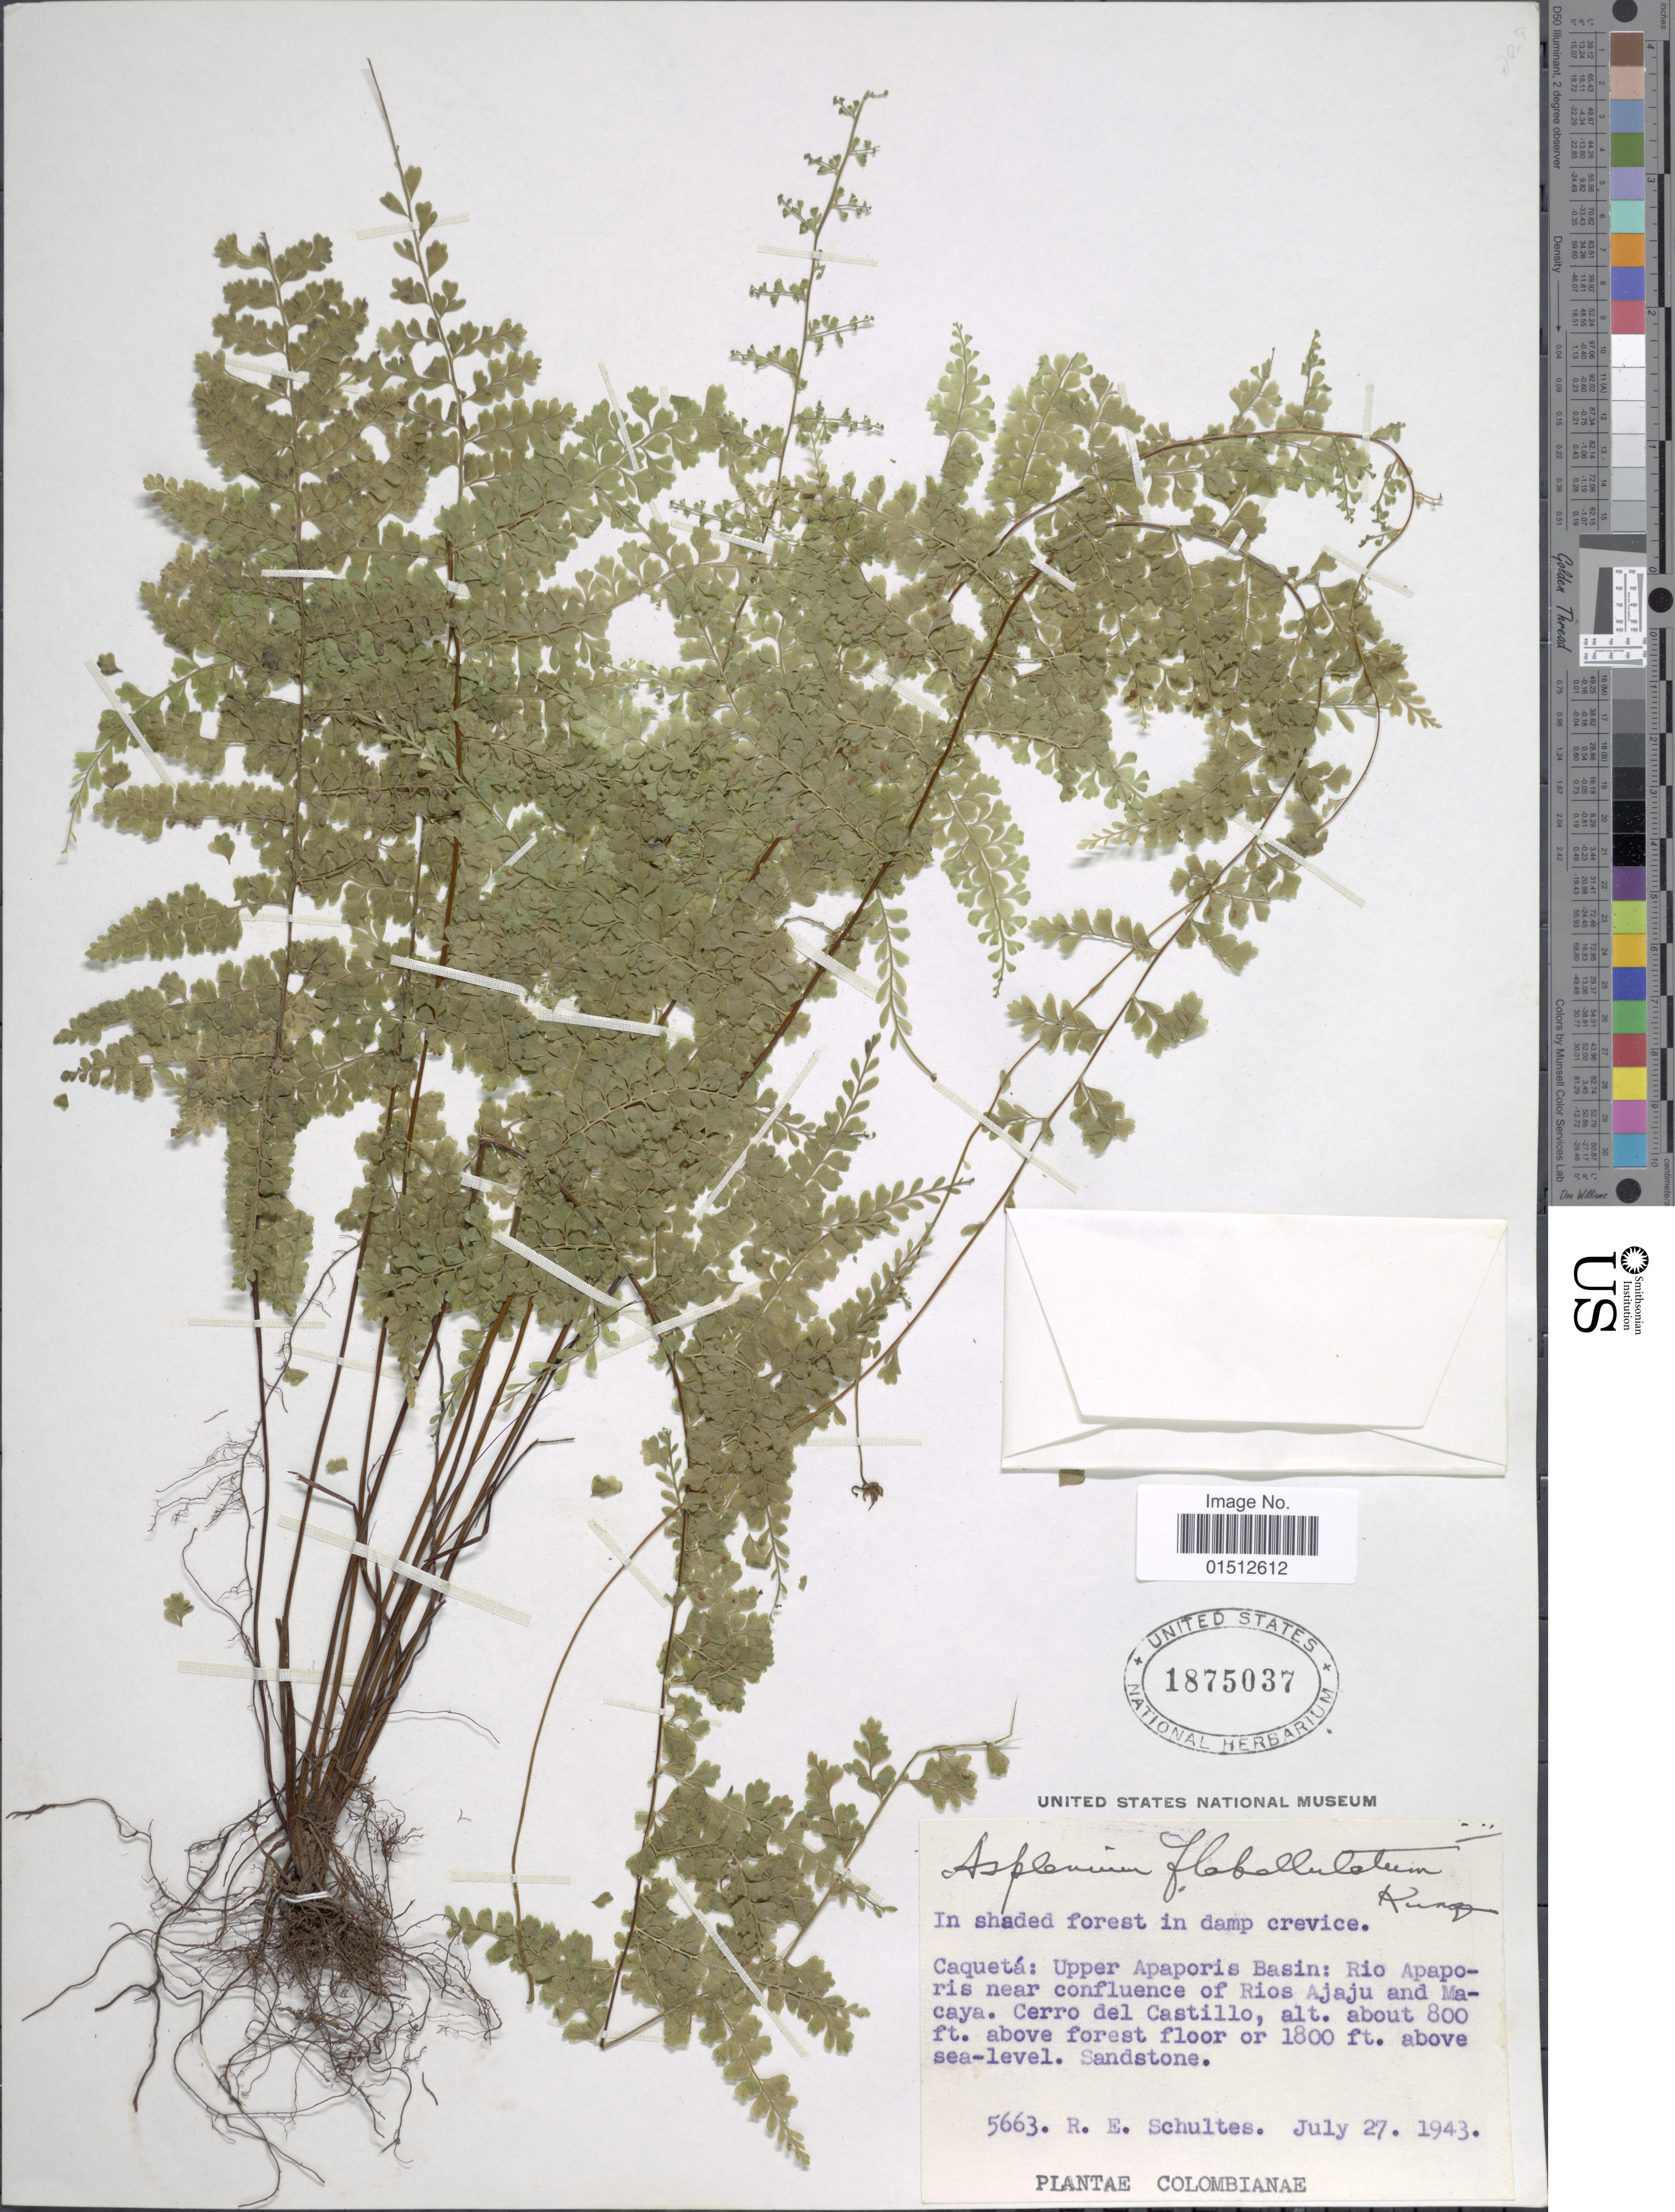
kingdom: Plantae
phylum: Tracheophyta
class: Polypodiopsida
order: Polypodiales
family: Aspleniaceae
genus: Asplenium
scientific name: Asplenium radicans var. tripinnatum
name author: (Hieron.) Proctor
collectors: R. E. Schultes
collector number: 5663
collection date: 1943-07-27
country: Colombia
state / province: Caquetá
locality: Caqueta: Upper Aparoris Basin: Rio Apaporis near confluence, of Rios Ajaju and Macaya. Cerro del Castillo.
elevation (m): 244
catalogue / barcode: US 1875037